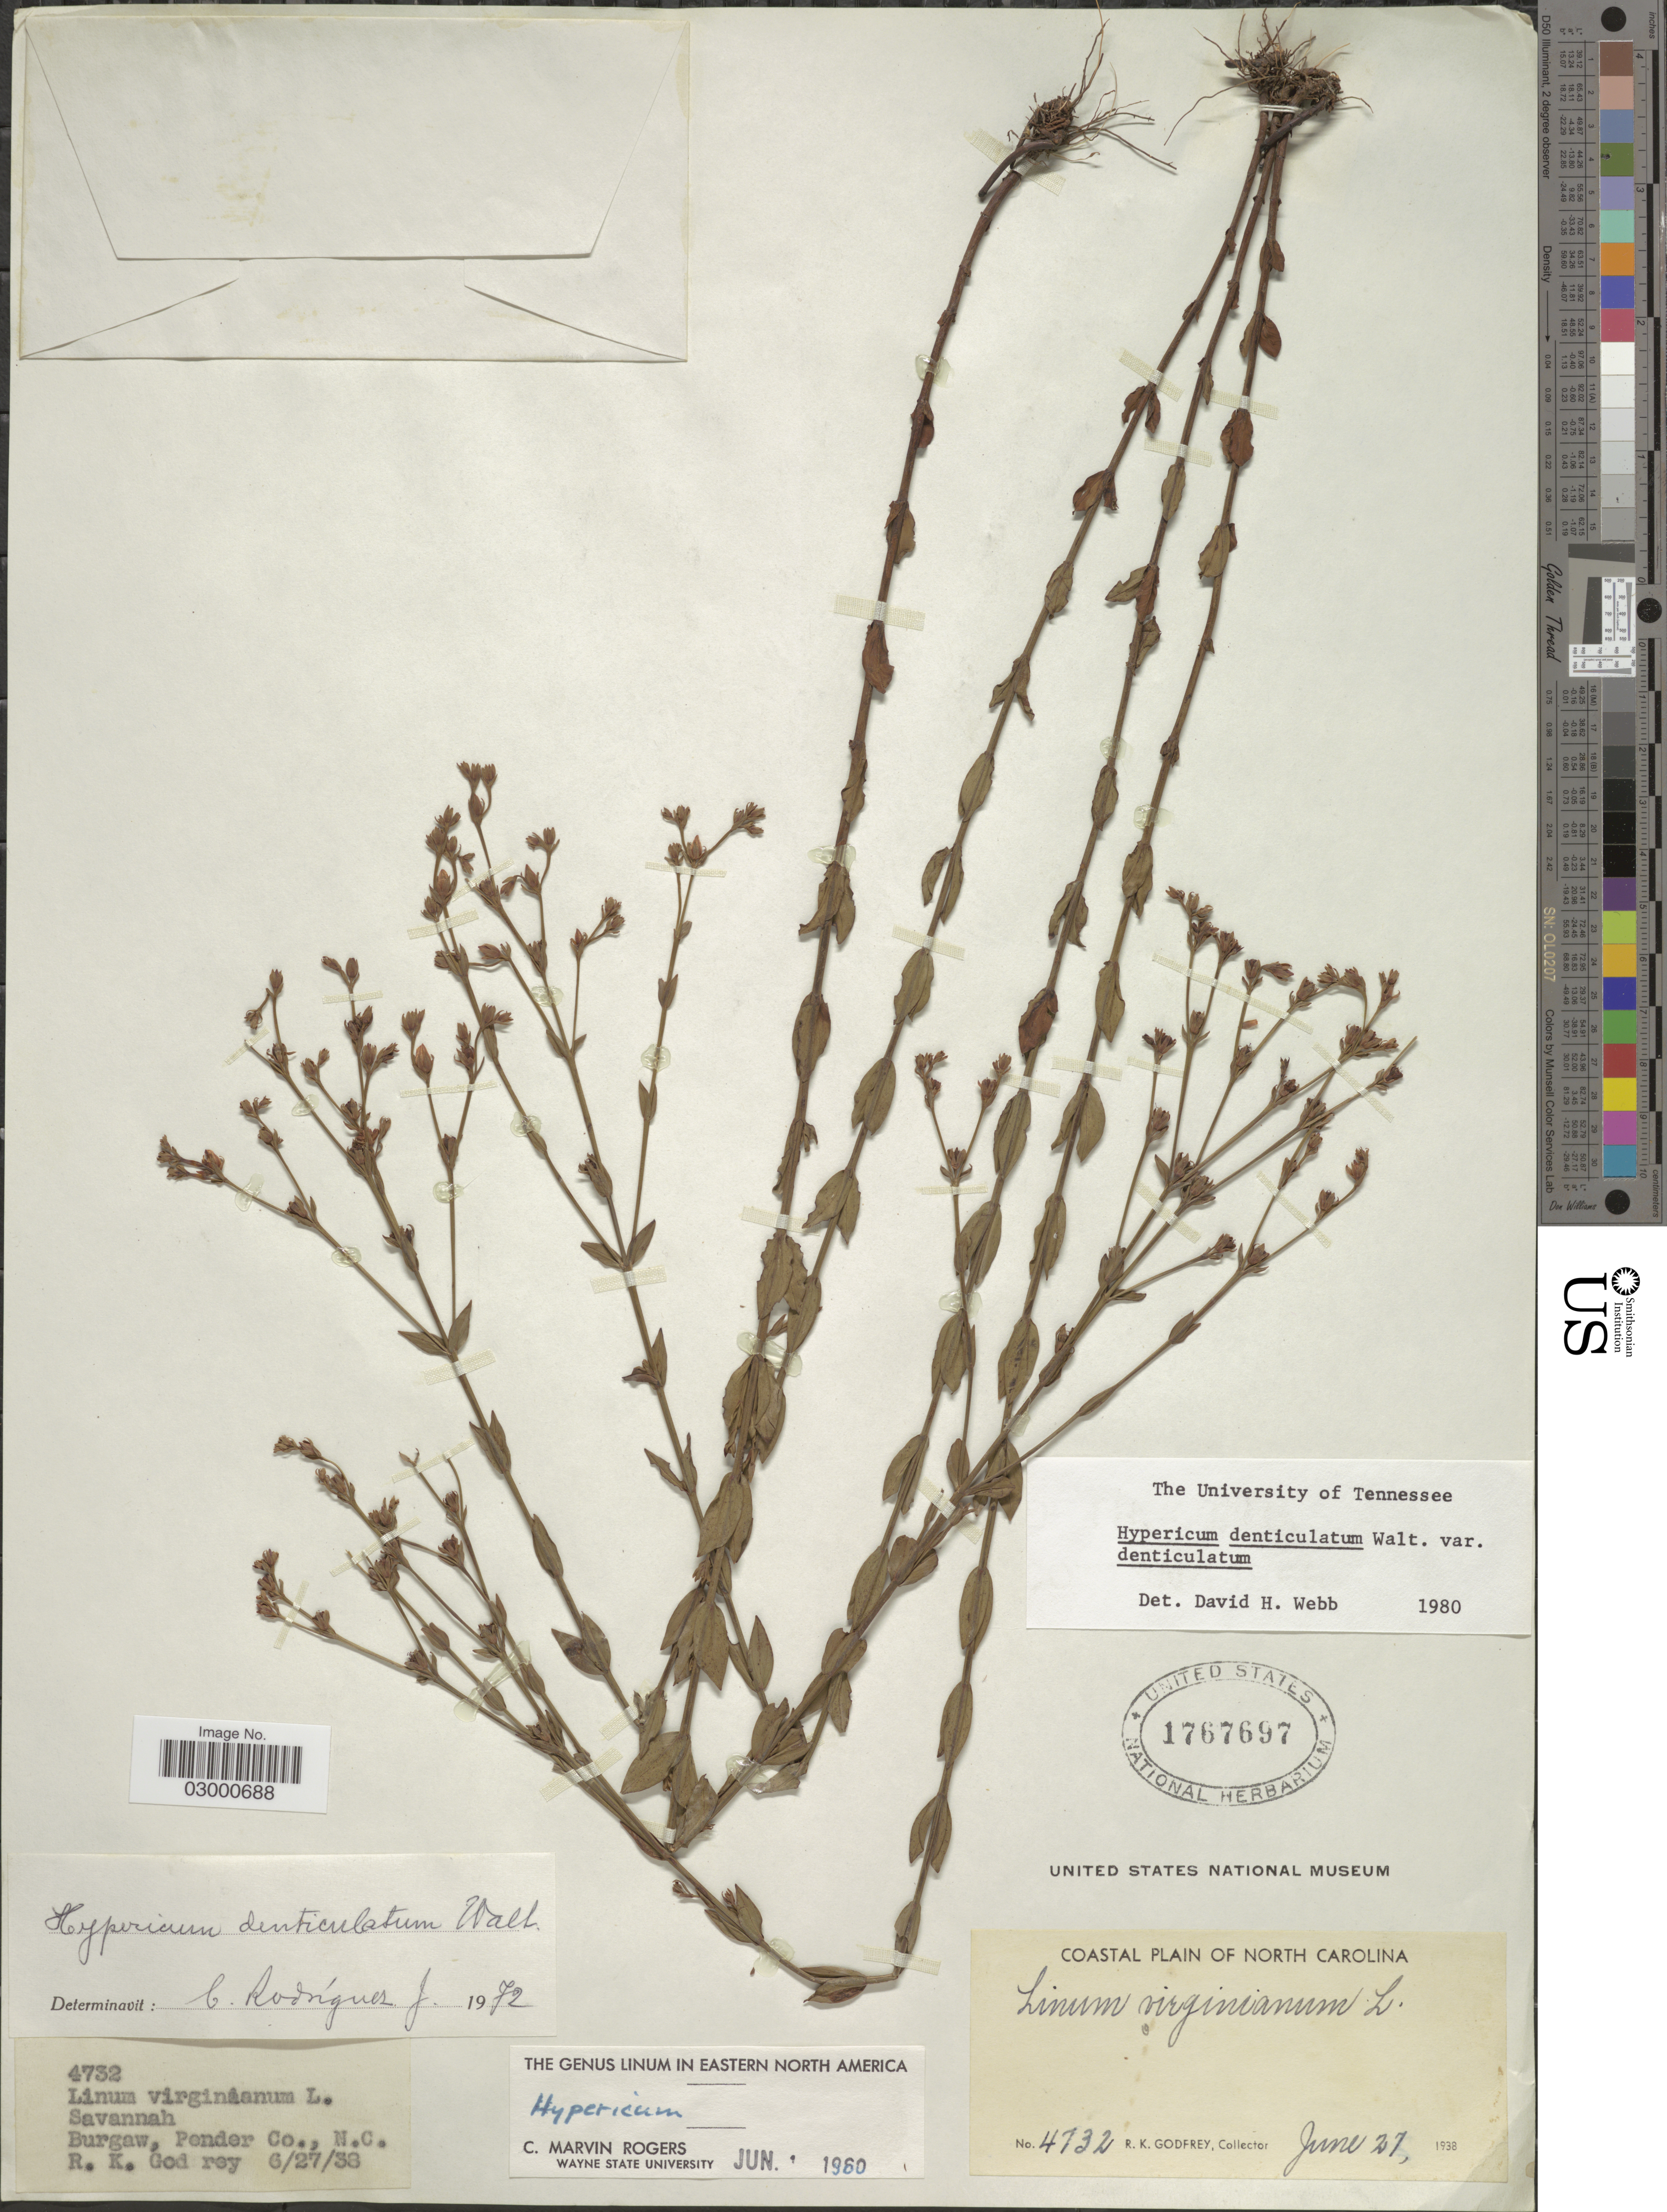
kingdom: Plantae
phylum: Tracheophyta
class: Magnoliopsida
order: Malpighiales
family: Hypericaceae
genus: Hypericum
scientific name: Hypericum denticulatum var. denticulatum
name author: Walter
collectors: R. K. Godfrey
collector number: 4732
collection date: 1938-06-27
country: United States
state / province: North Carolina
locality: Coastal Plain of North Carolina. Burgaw, Pender Co.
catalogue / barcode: US 1767697